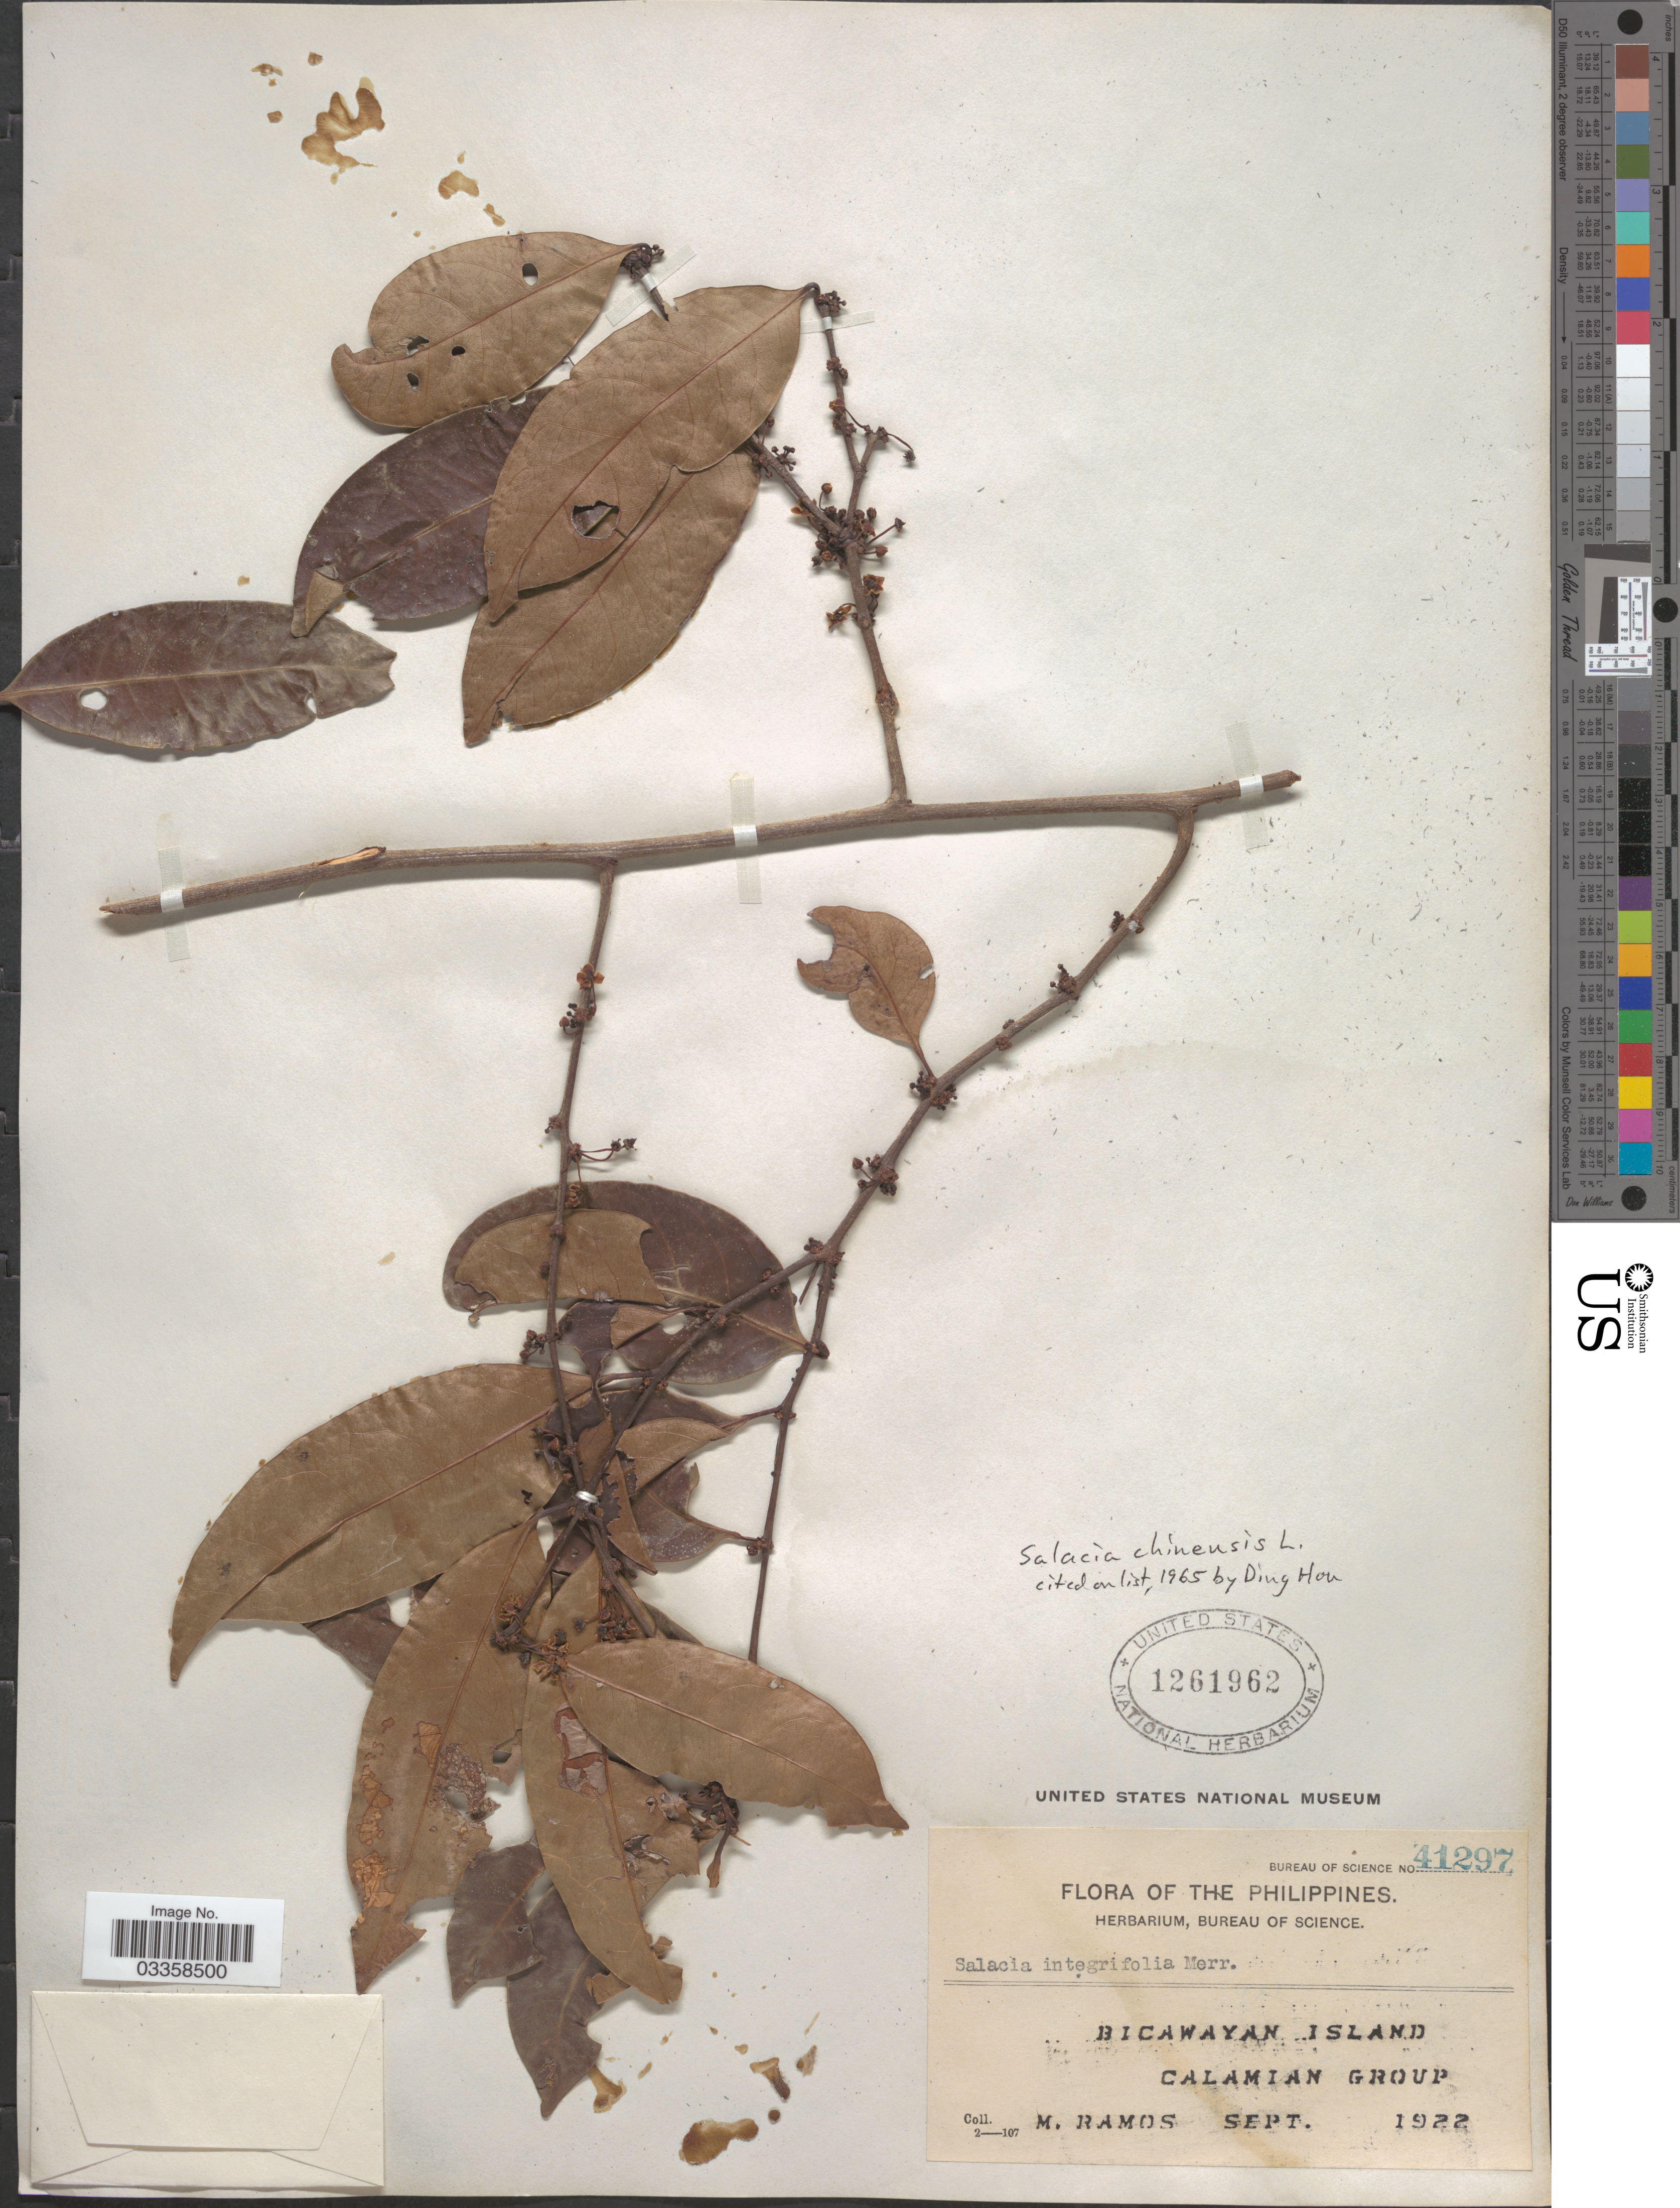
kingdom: Plantae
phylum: Tracheophyta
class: Magnoliopsida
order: Celastrales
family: Celastraceae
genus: Salacia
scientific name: Salacia chinensis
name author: L.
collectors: M. Ramos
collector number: Bureau of Science 41297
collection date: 1922-09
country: Philippines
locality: Bicawayan Island. Calaman Group.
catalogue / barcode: US 1261962